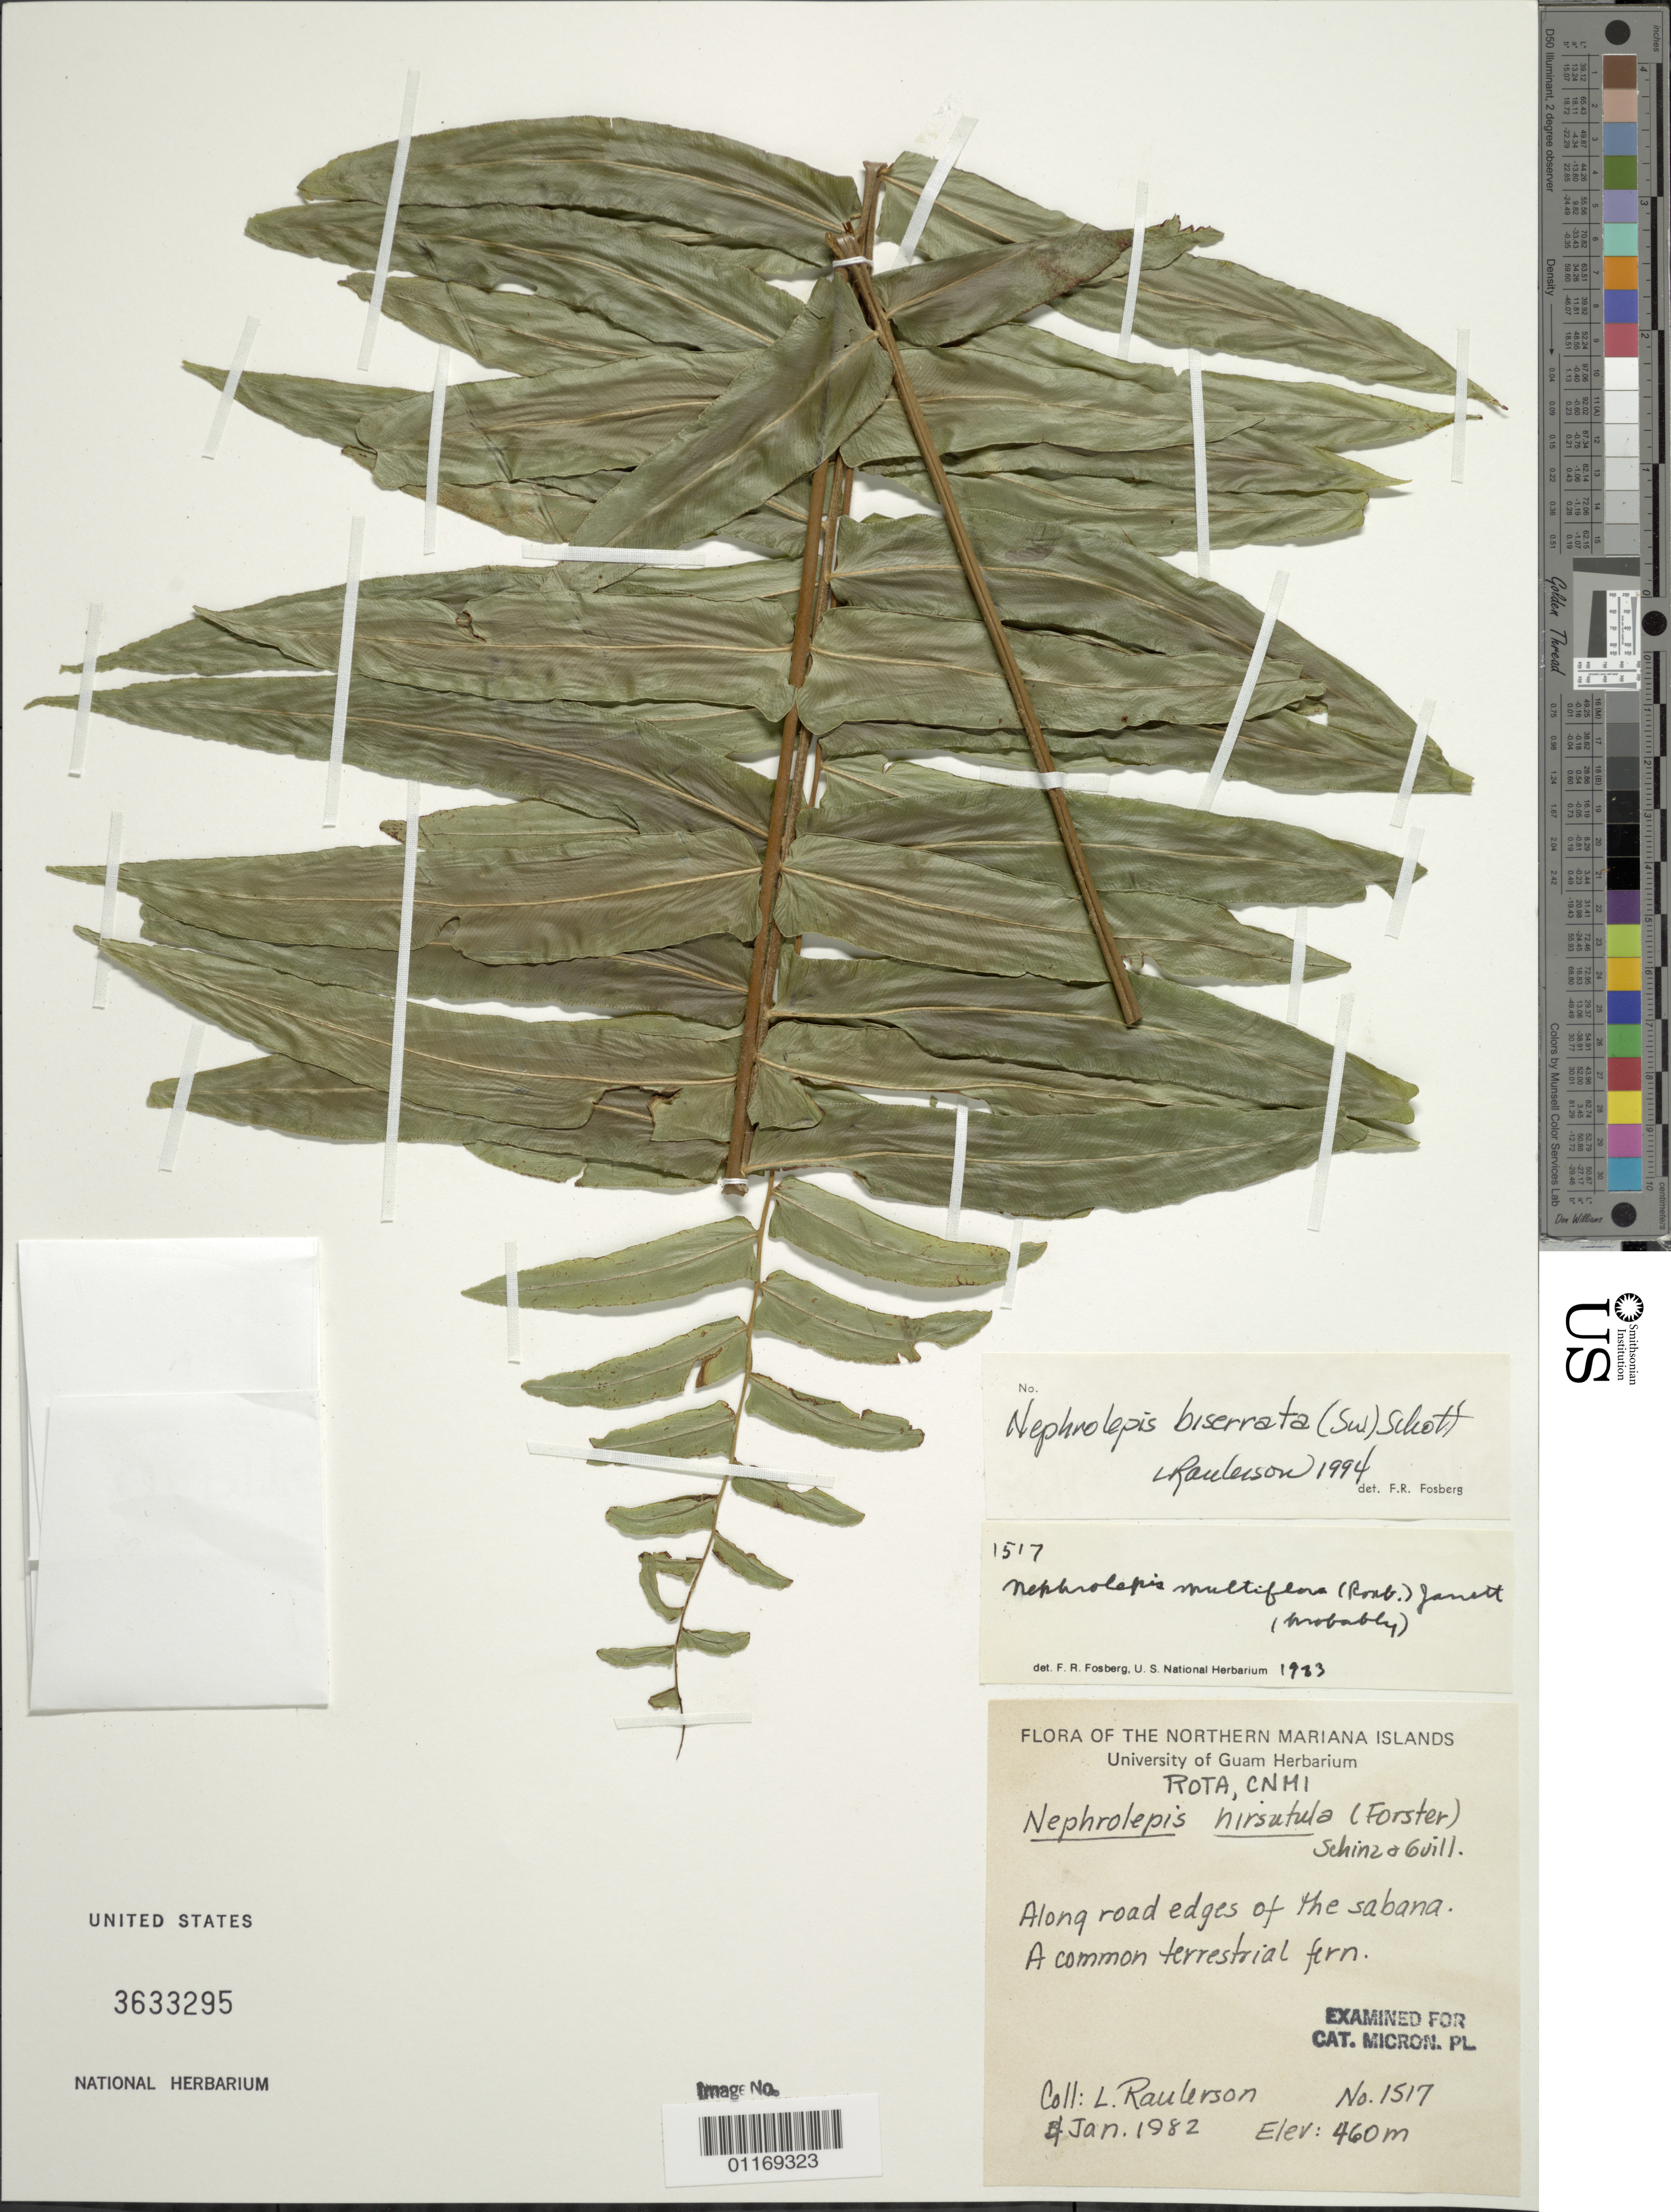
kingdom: Plantae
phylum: Tracheophyta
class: Polypodiopsida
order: Polypodiales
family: Nephrolepidaceae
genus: Nephrolepis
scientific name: Nephrolepis biserrata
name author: (Sw.) Schott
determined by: Fosberg, F. R.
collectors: L. Raulerson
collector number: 1517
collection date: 1982-01-04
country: Northern Mariana Islands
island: Rota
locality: Along road edges of the Sabana.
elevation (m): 460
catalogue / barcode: US 3633295